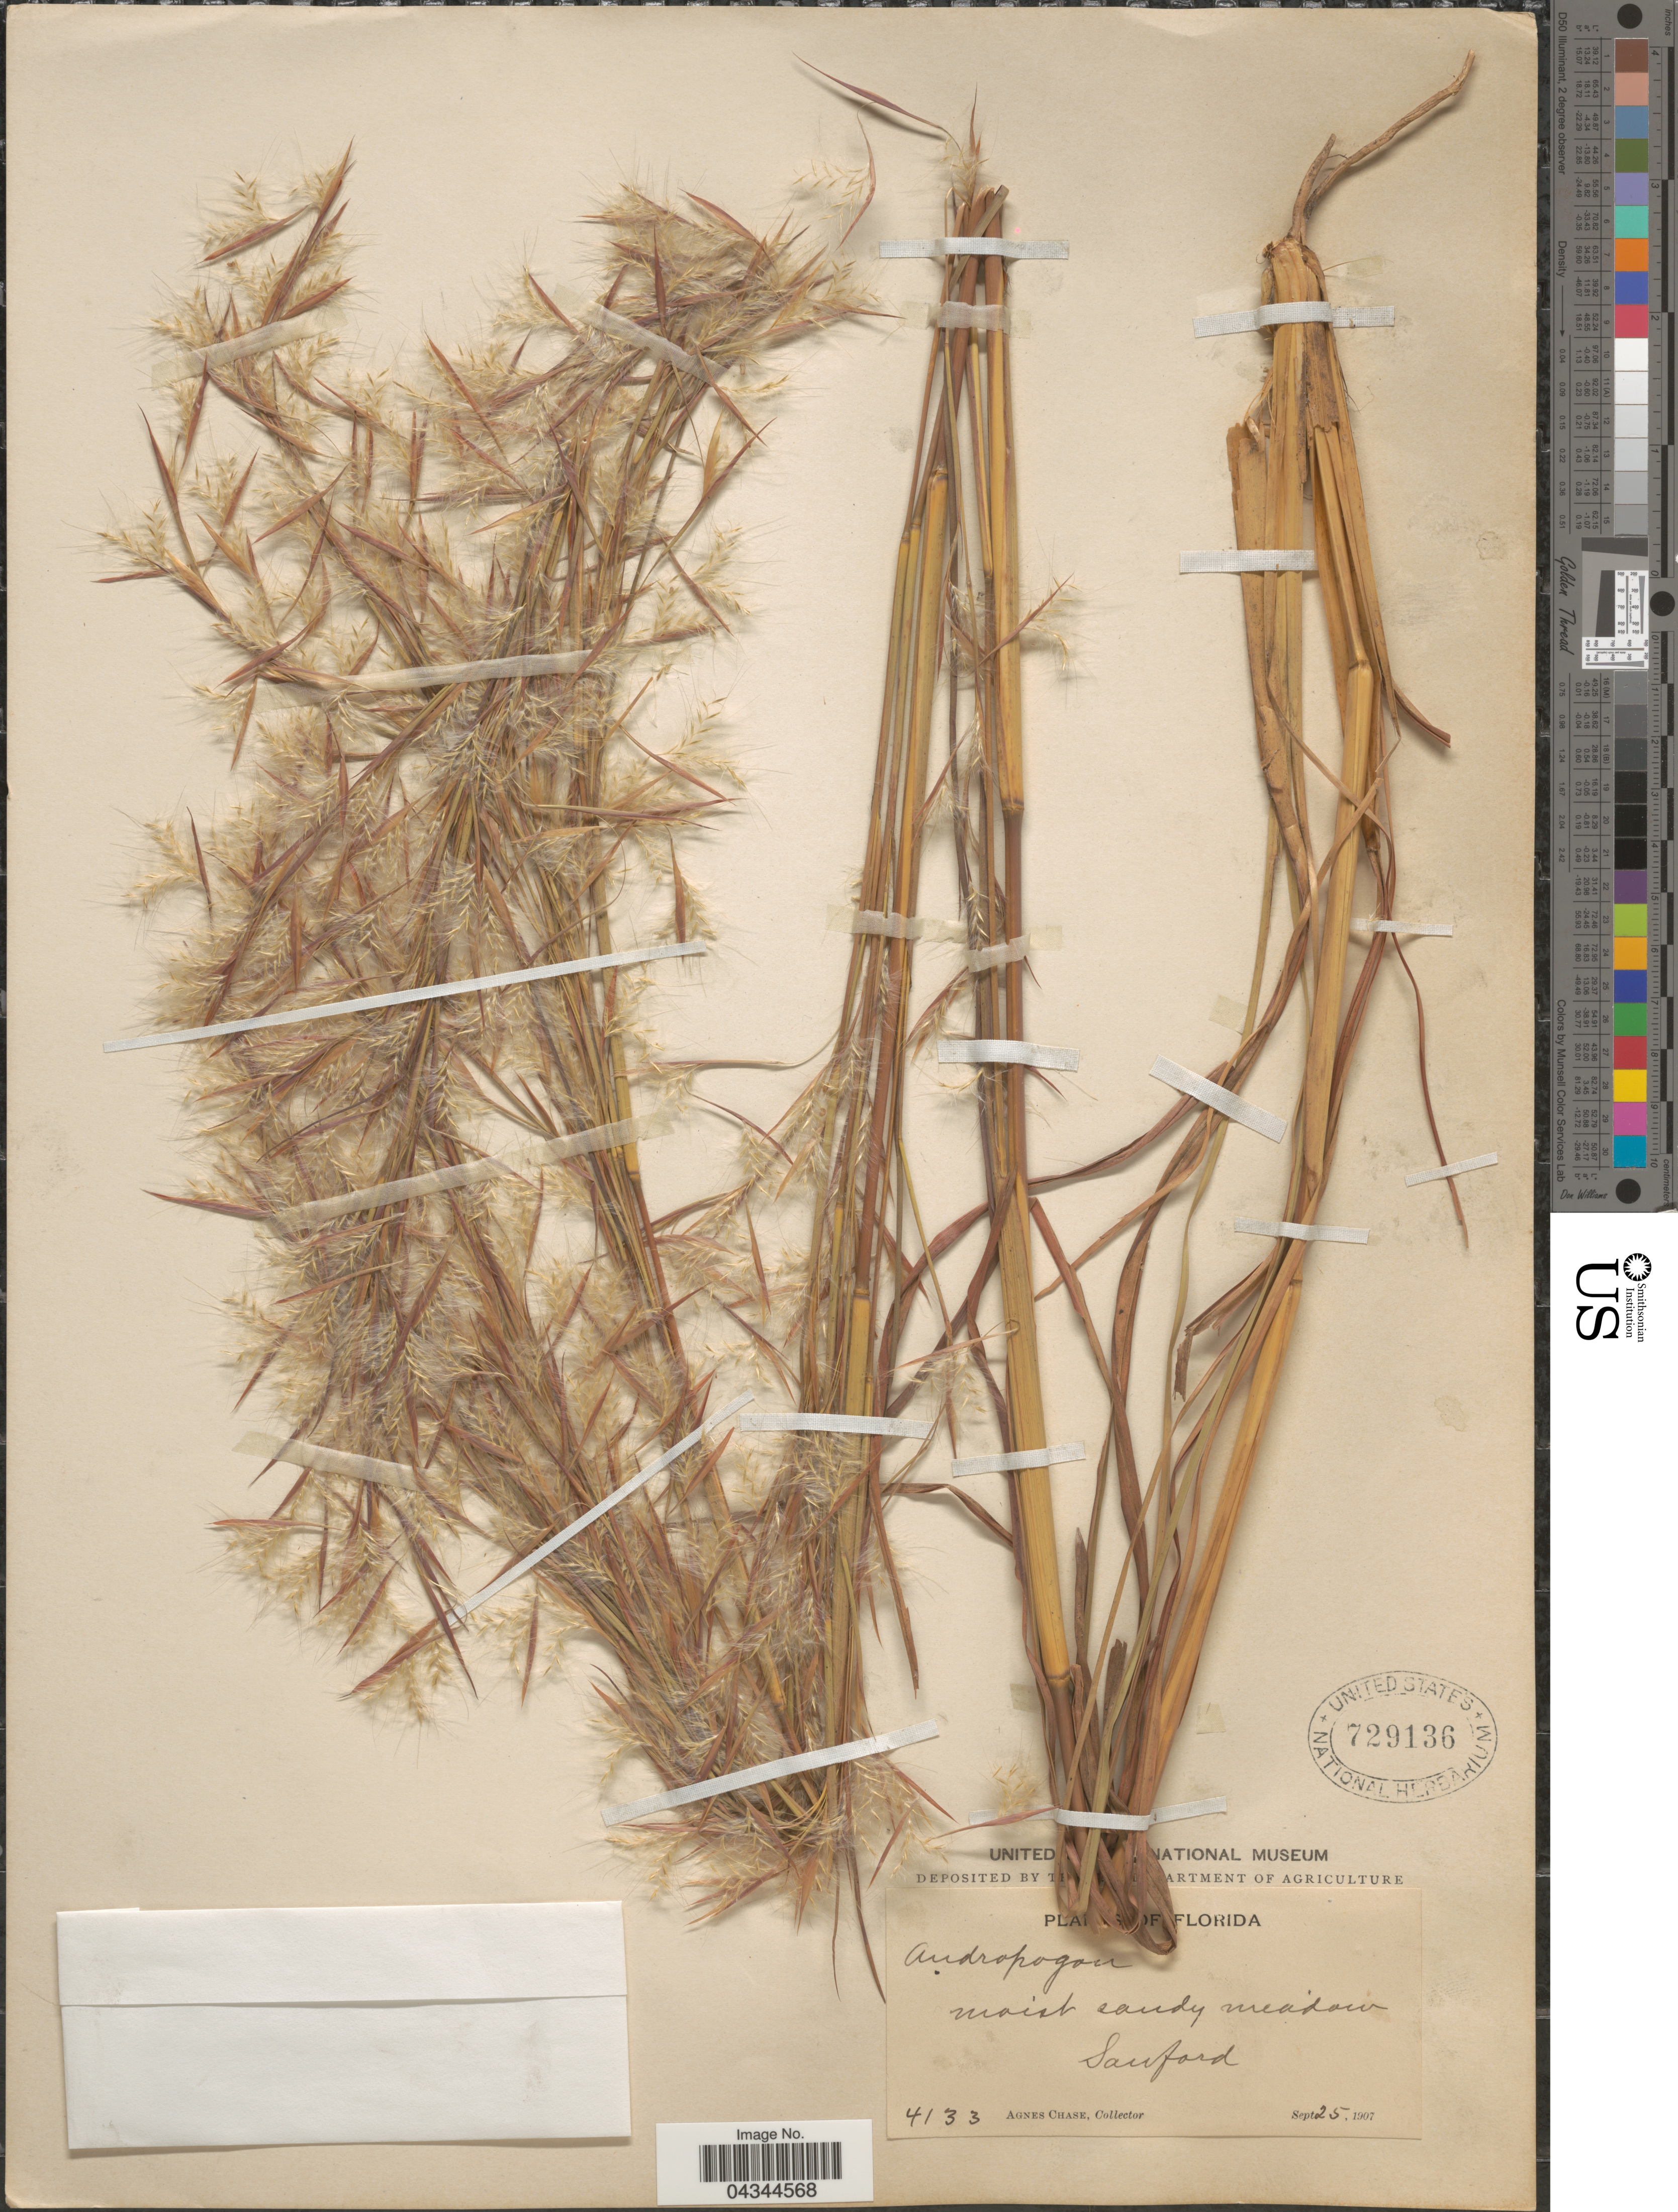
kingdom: Plantae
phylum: Tracheophyta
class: Liliopsida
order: Poales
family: Poaceae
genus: Andropogon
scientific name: Andropogon sp.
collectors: A. Chase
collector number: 4133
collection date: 1907-09-25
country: United States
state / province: Florida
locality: Sanford.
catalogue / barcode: US 729136